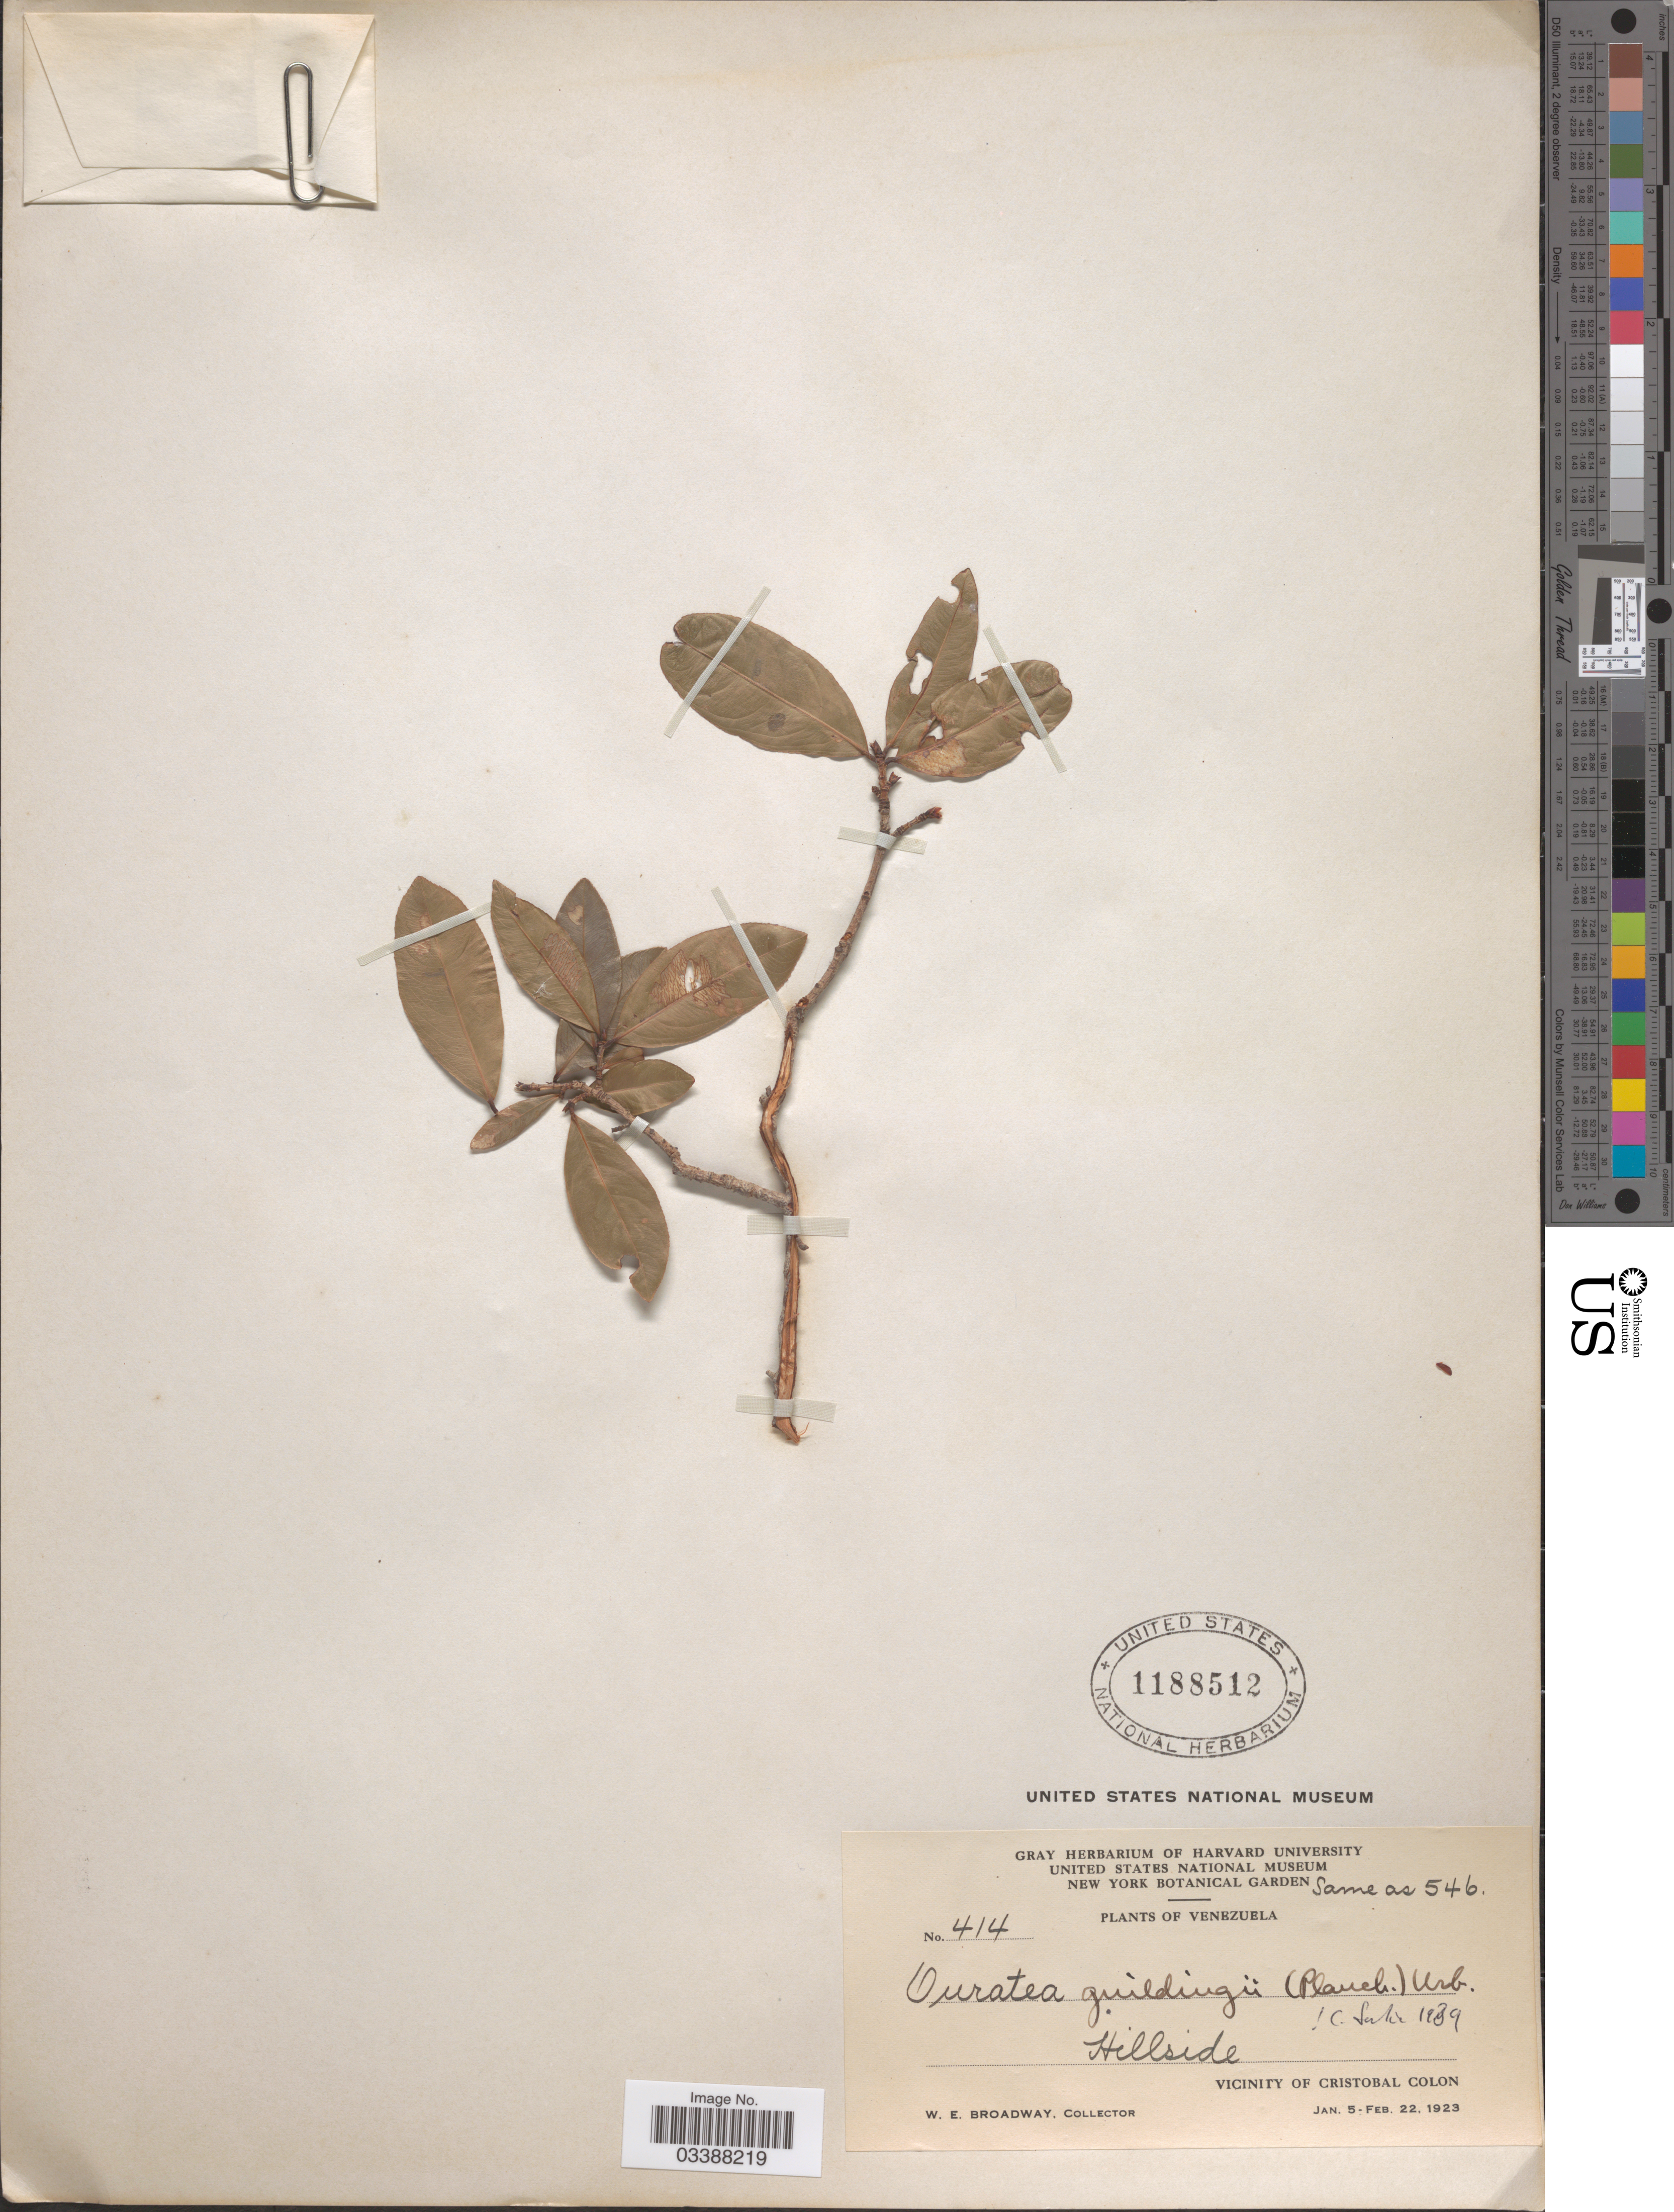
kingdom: Plantae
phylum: Tracheophyta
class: Magnoliopsida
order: Malpighiales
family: Ochnaceae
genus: Ouratea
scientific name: Ouratea guildingii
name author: (Planch.) Urb.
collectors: W. E. Broadway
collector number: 414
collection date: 1923-01-05/1923-02-22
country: Venezuela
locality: Hillside. Vicinity of Cristobal Colon.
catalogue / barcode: US 1188512